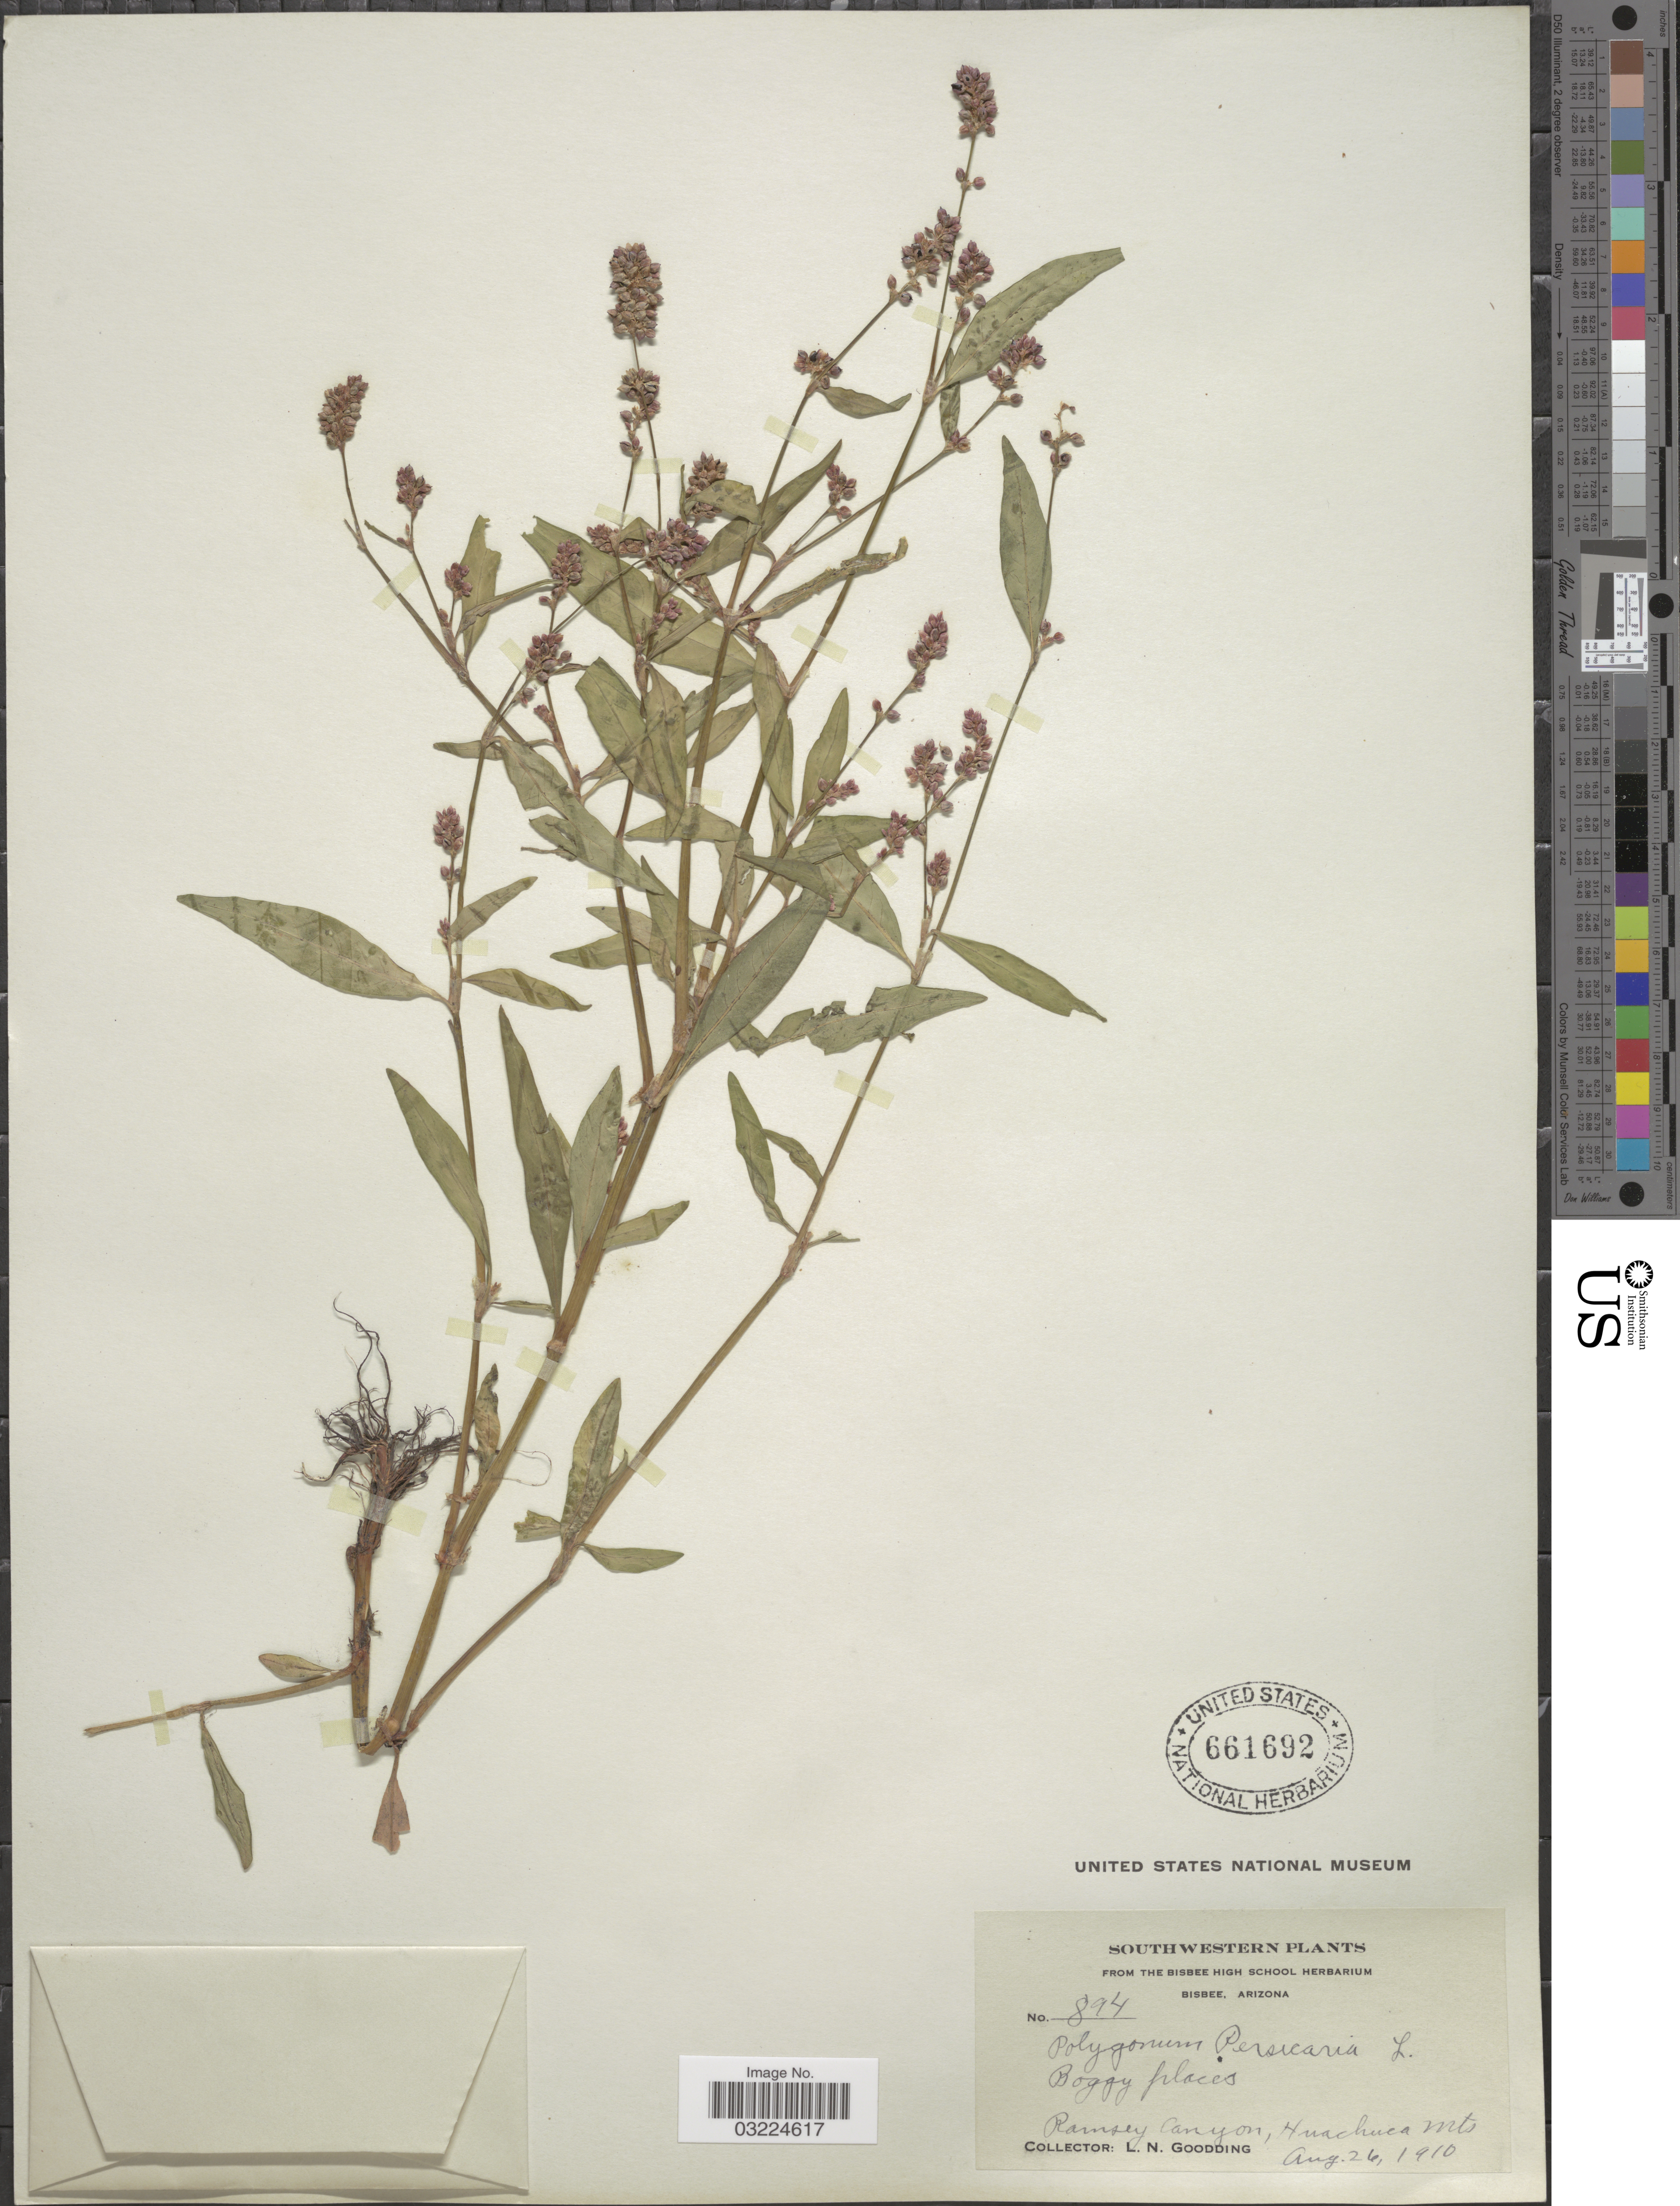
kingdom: Plantae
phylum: Tracheophyta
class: Magnoliopsida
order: Caryophyllales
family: Polygonaceae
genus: Persicaria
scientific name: Persicaria maculosa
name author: S.F. Gray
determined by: Atha, D. E.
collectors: L. N. Goodding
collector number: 894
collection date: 1910-08-26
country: United States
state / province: Arizona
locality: Southwestern. Ramsey Canyon, Huachuca Mts.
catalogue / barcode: US 661692